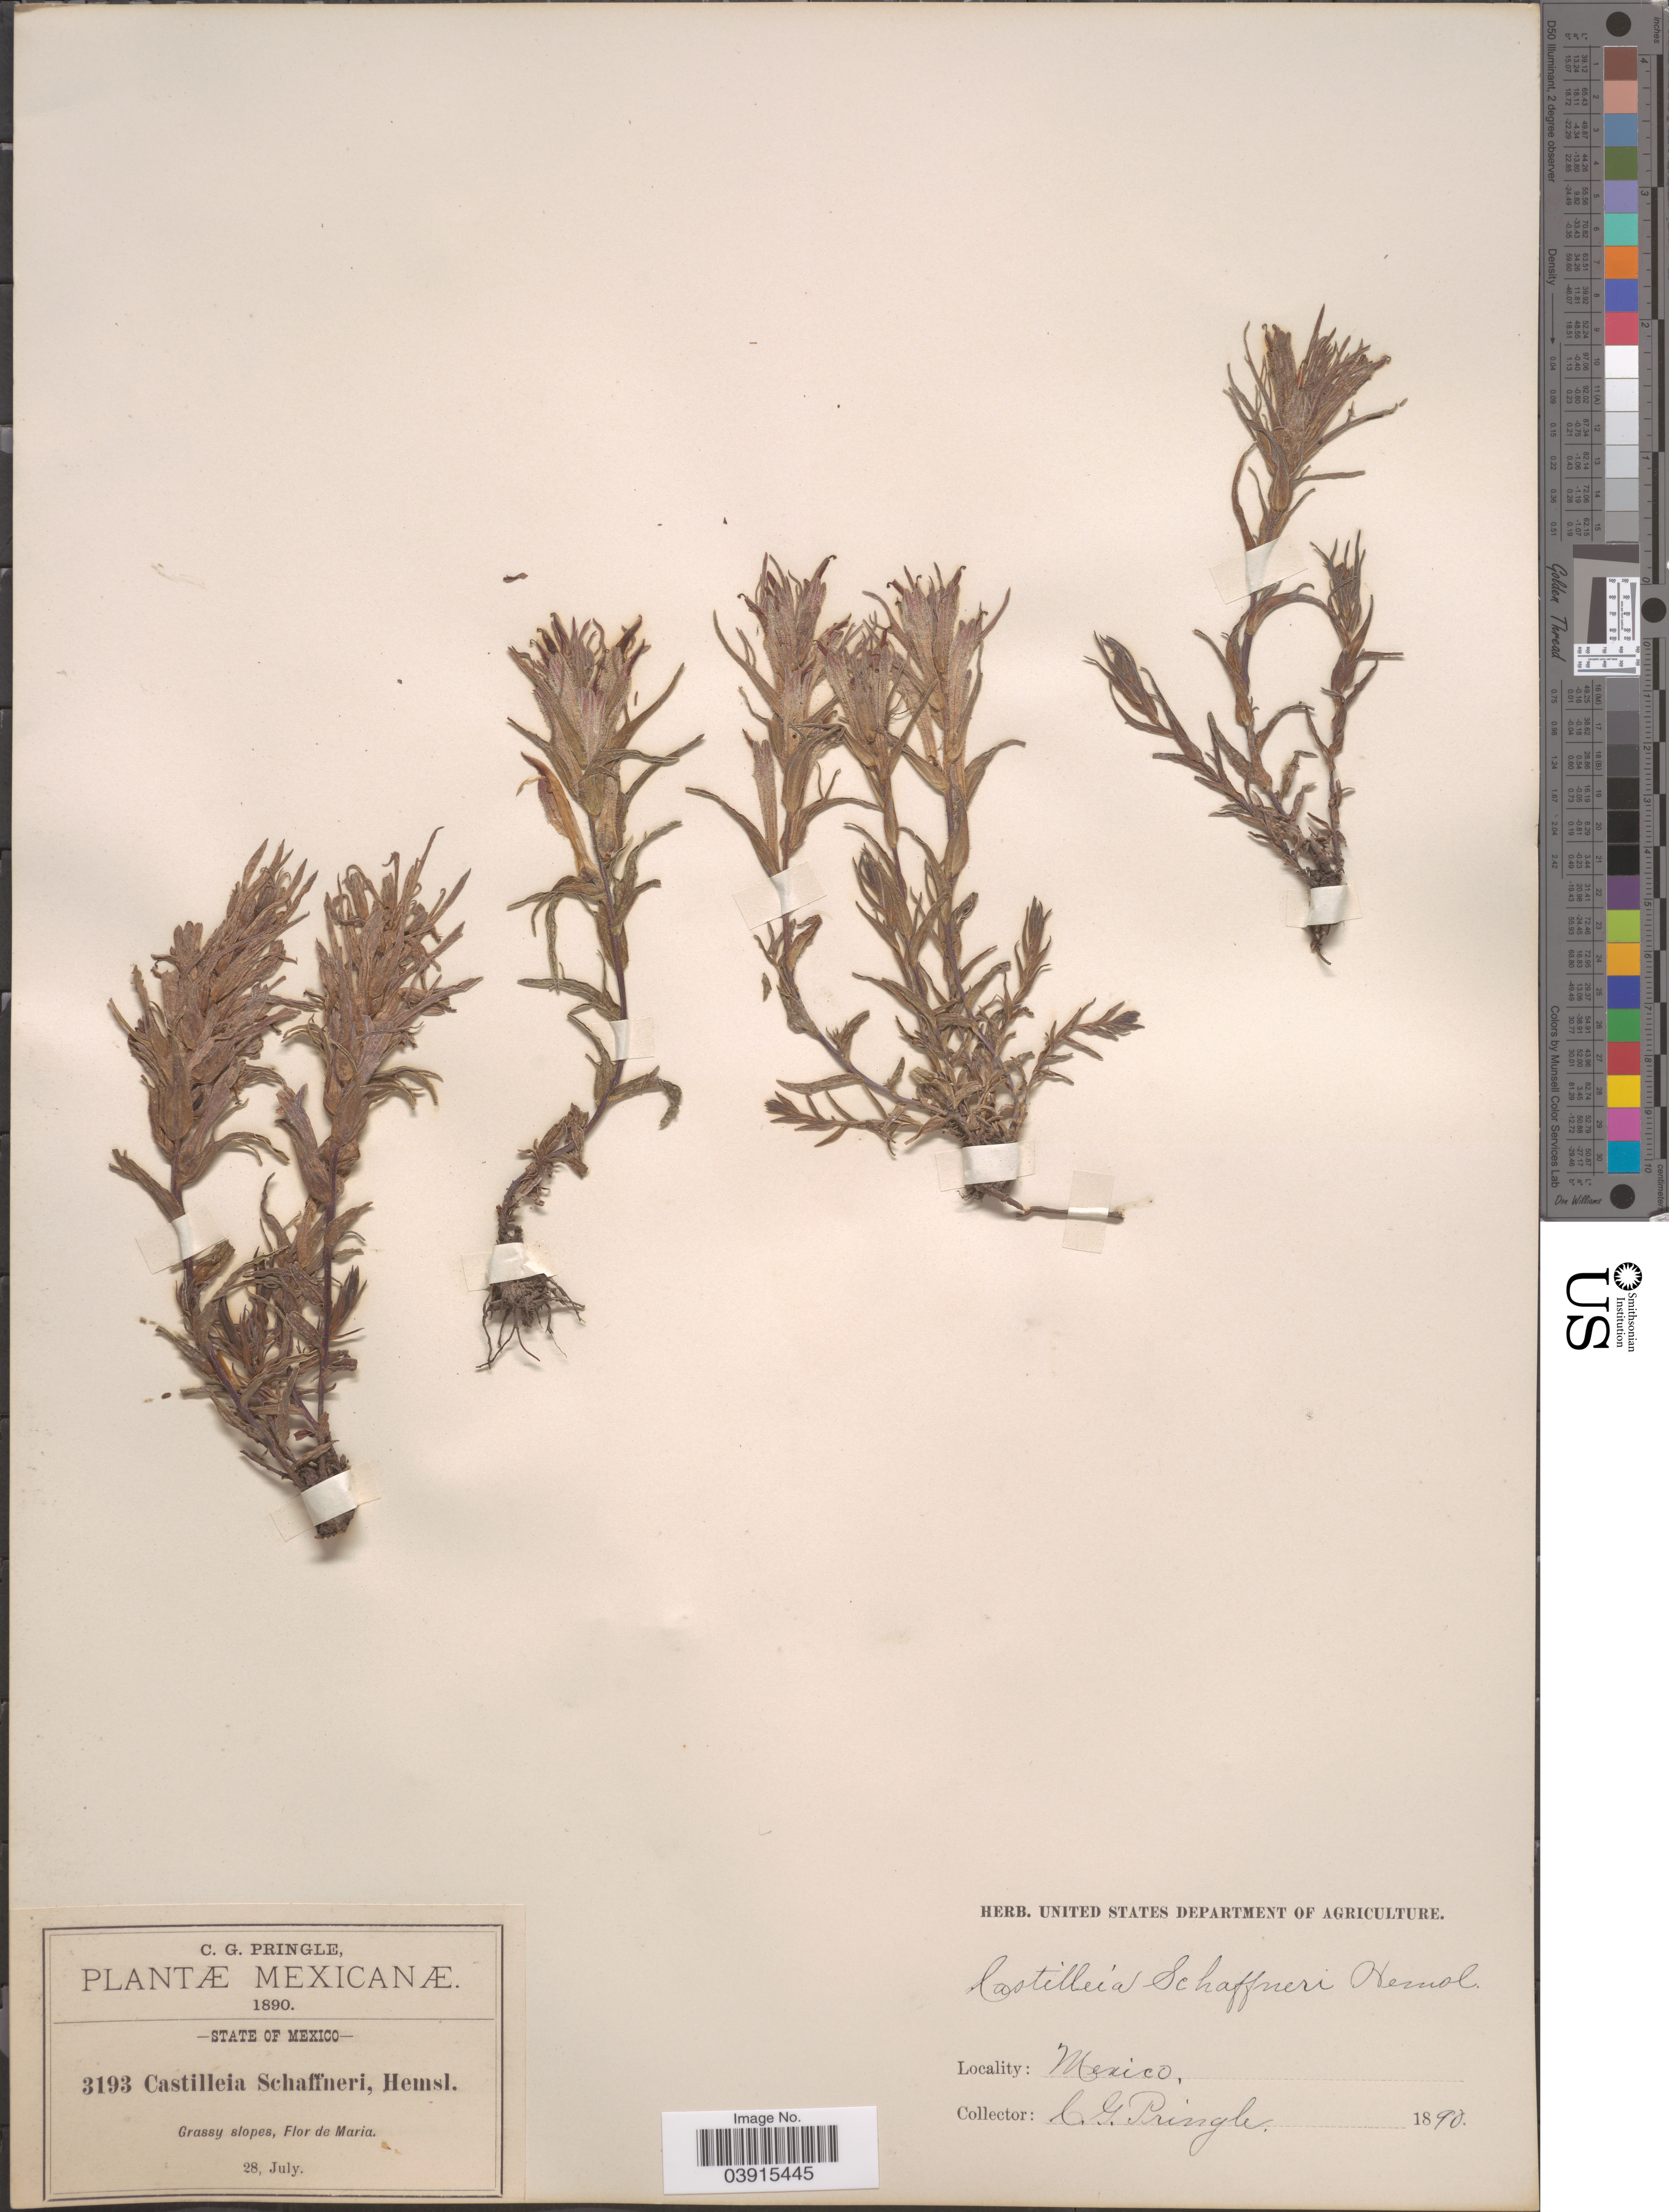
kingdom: Plantae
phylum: Tracheophyta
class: Magnoliopsida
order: Lamiales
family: Orobanchaceae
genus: Castilleja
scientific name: Castilleja schaffneri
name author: Hemsl.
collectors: C. G. Pringle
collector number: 3193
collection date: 1890-07-28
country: Mexico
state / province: México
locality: Grassy slopes, Flor de Maria.